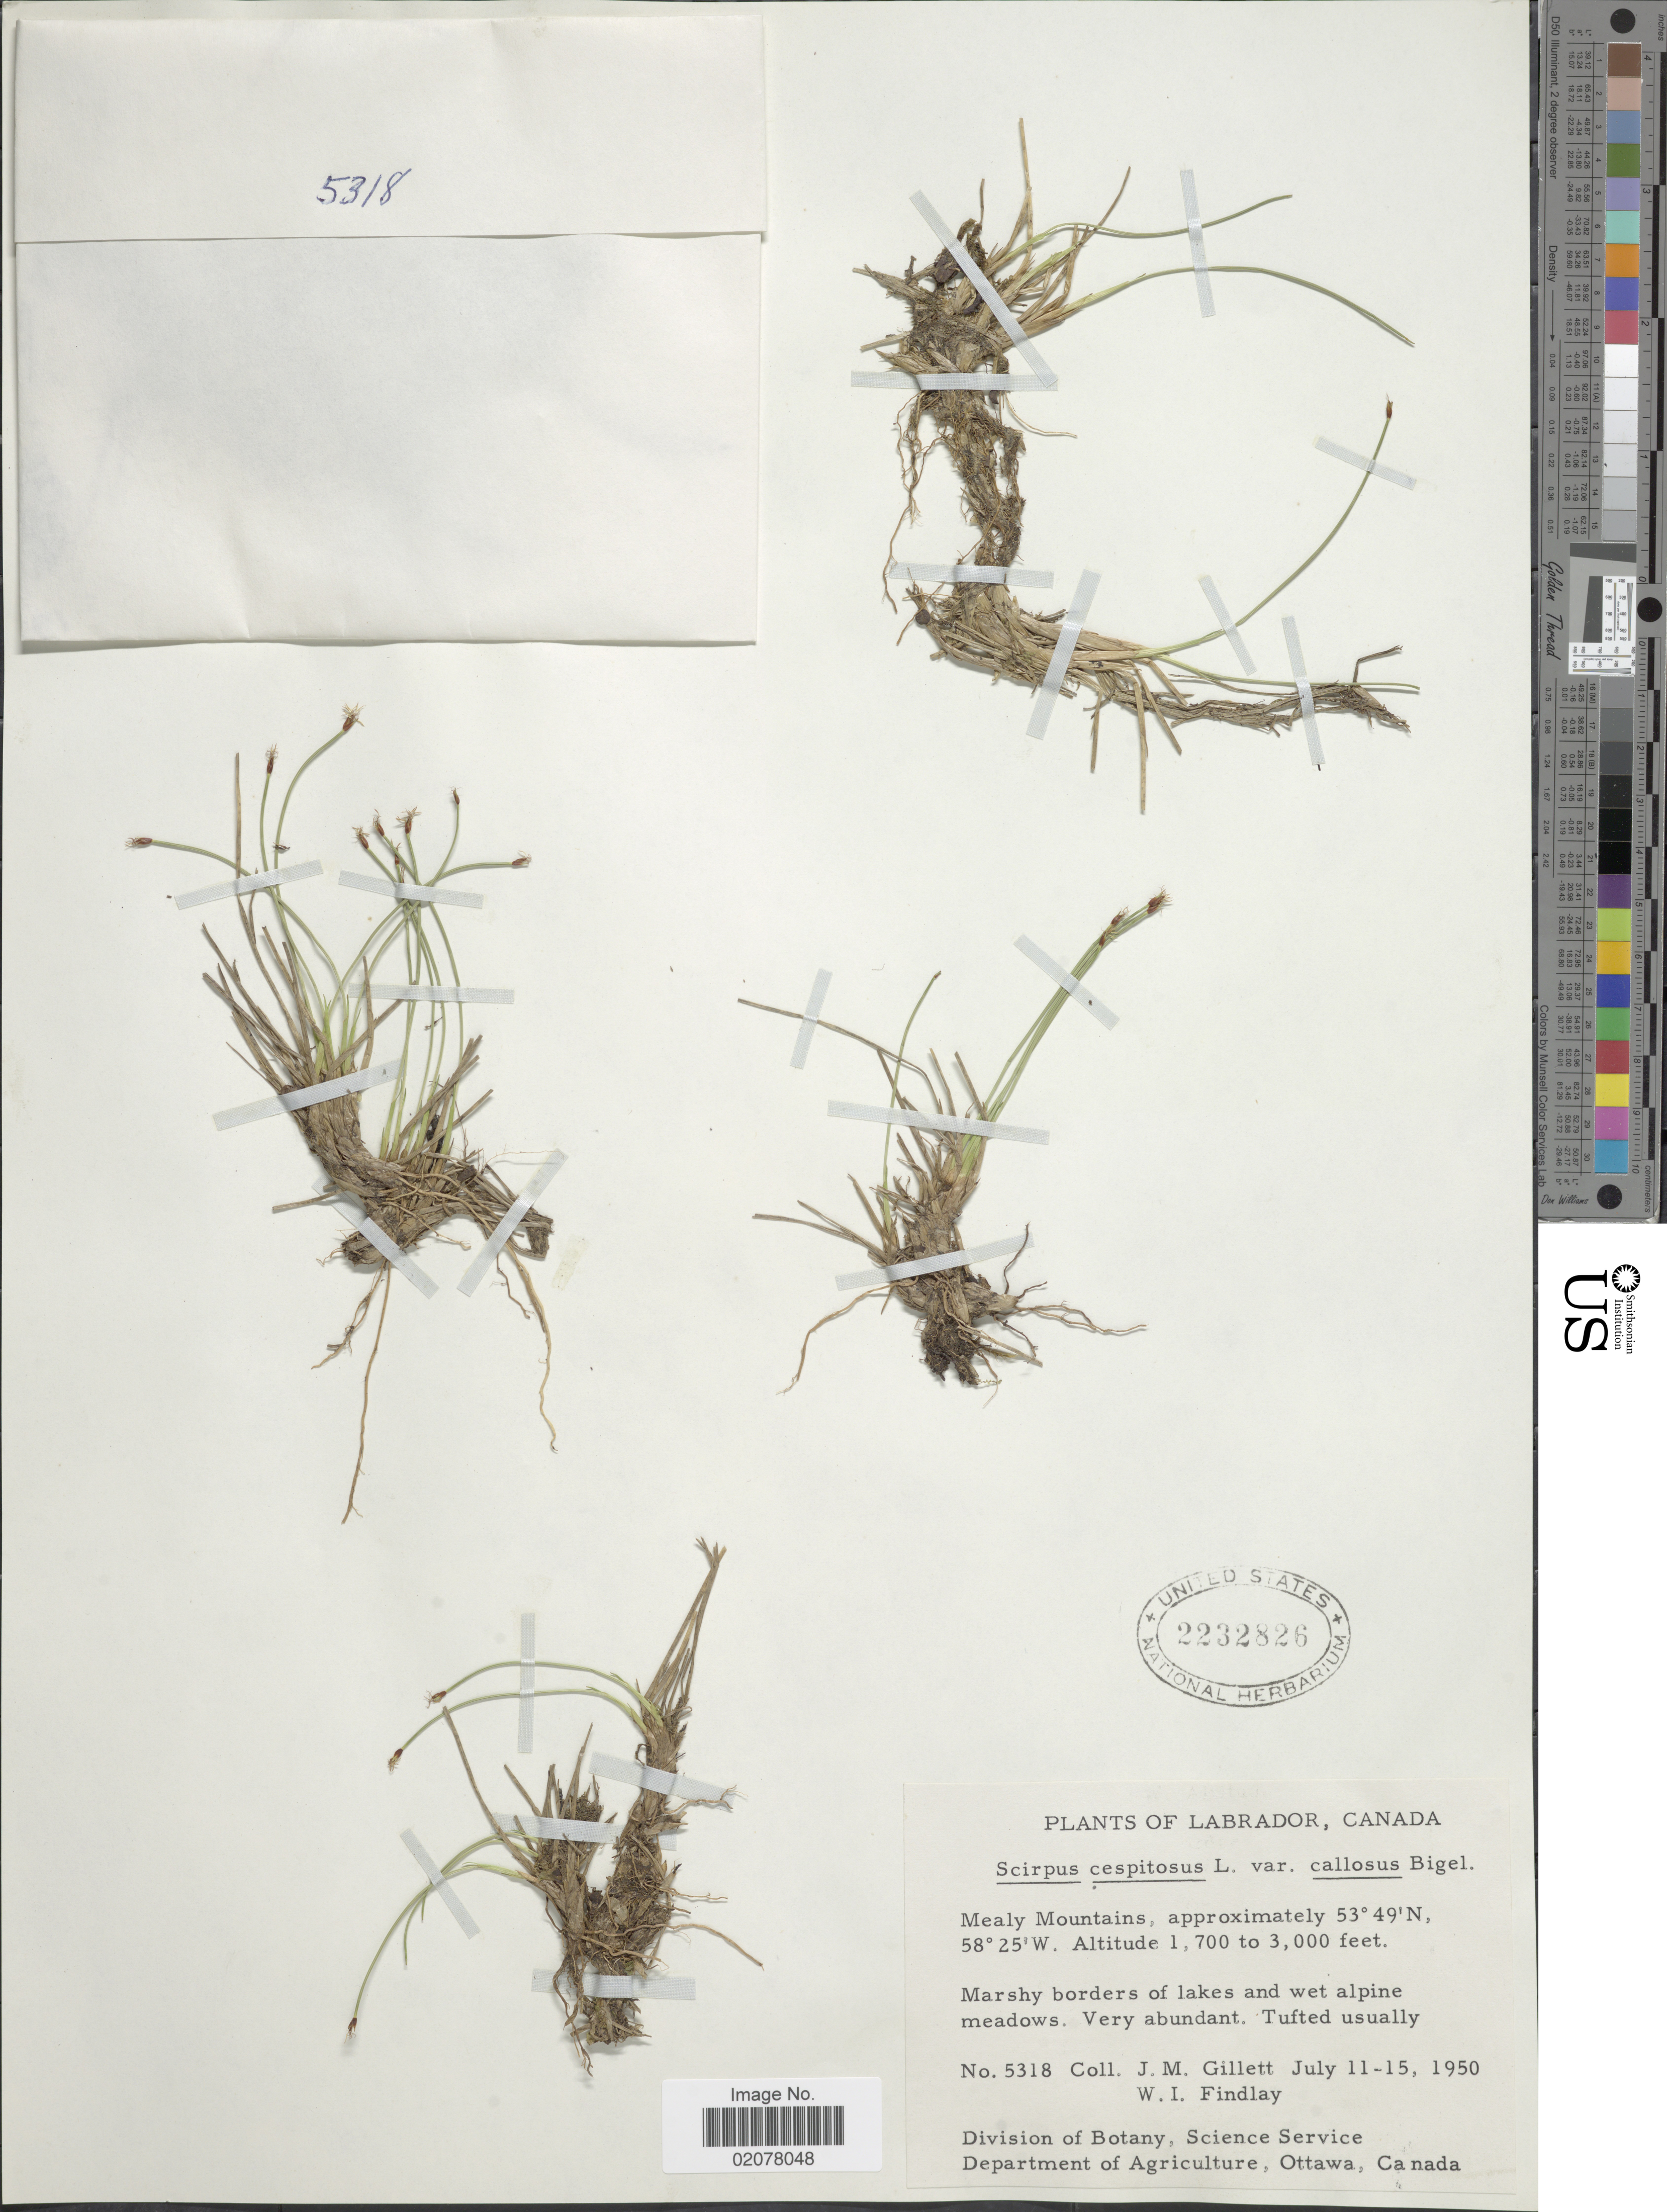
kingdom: Plantae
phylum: Tracheophyta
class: Liliopsida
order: Poales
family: Cyperaceae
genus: Trichophorum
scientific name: Trichophorum cespitosum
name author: (L.) Hartm.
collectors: J. M. Gillett & W. Findlay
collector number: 5318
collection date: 1950-07-11/1950-07-15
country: Canada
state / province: Newfoundland and Labrador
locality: Labrador. Mealy Mountains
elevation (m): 518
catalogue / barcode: US 2232826